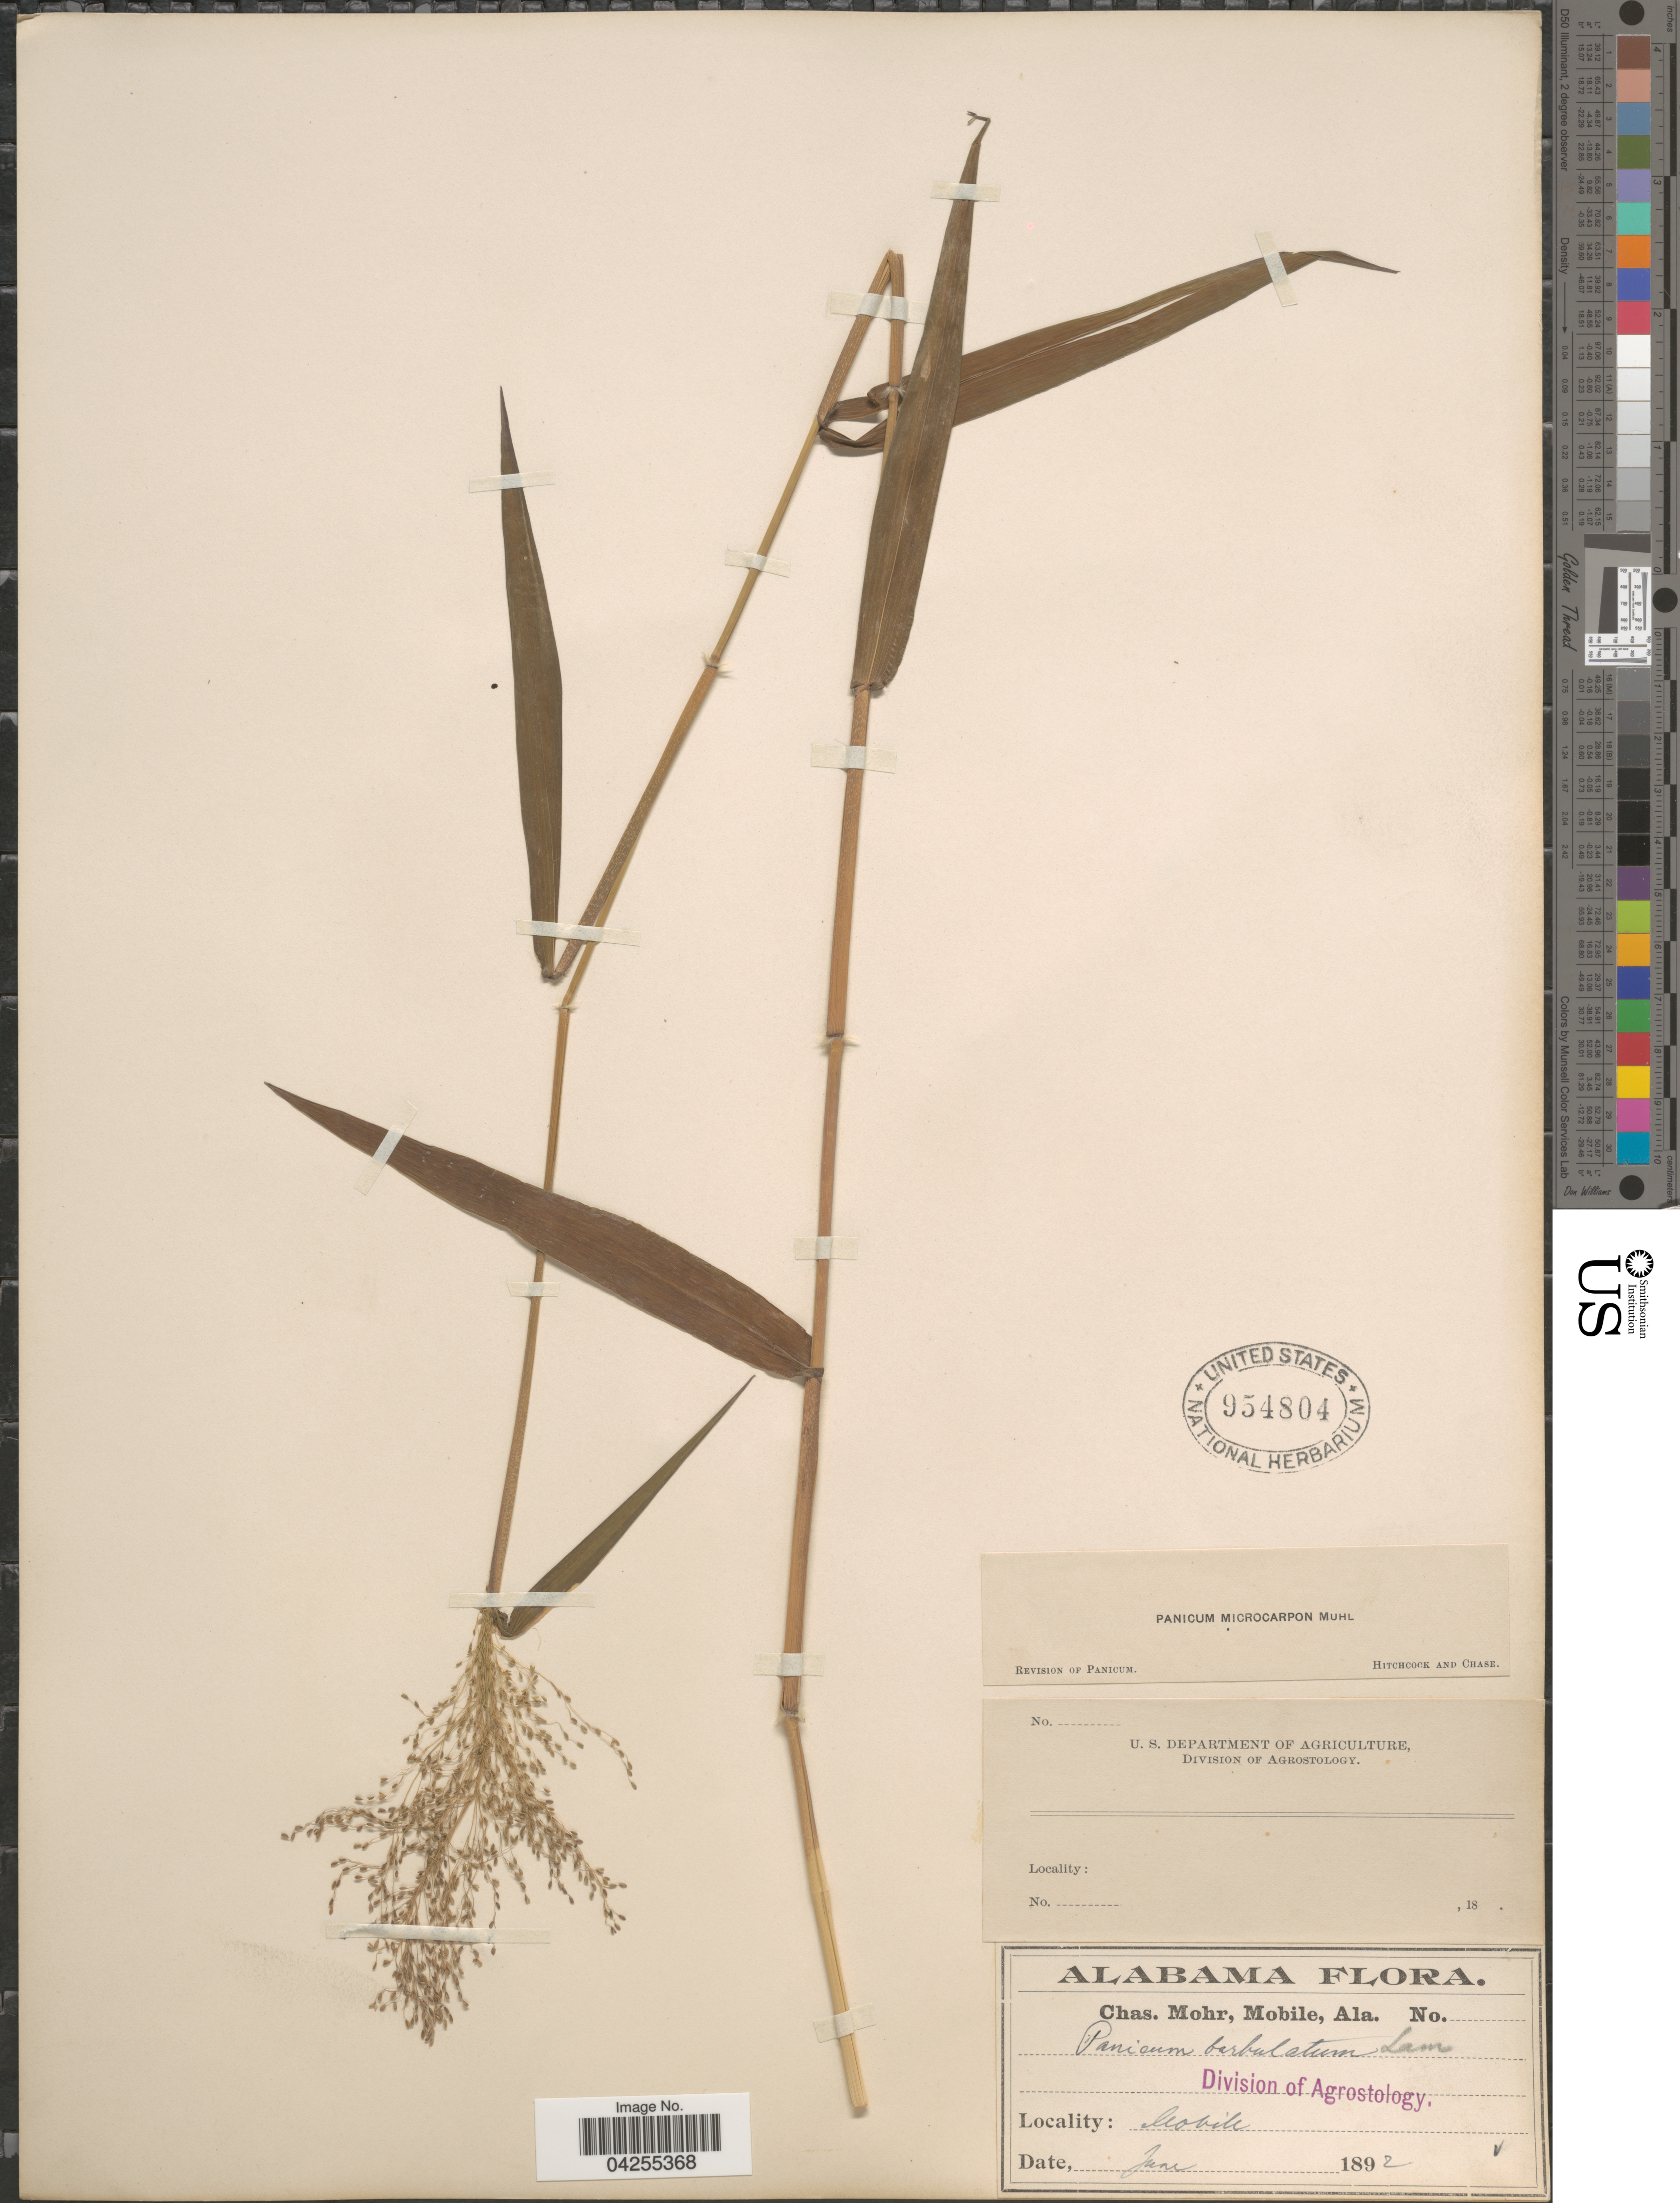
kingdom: Plantae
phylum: Tracheophyta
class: Liliopsida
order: Poales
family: Poaceae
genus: Dichanthelium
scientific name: Dichanthelium dichotomum var. dichotomum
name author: (L.) Gould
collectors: Mohr, C. T. (herbarium)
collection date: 1892-06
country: United States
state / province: Alabama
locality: Mobile.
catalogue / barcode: US 954804